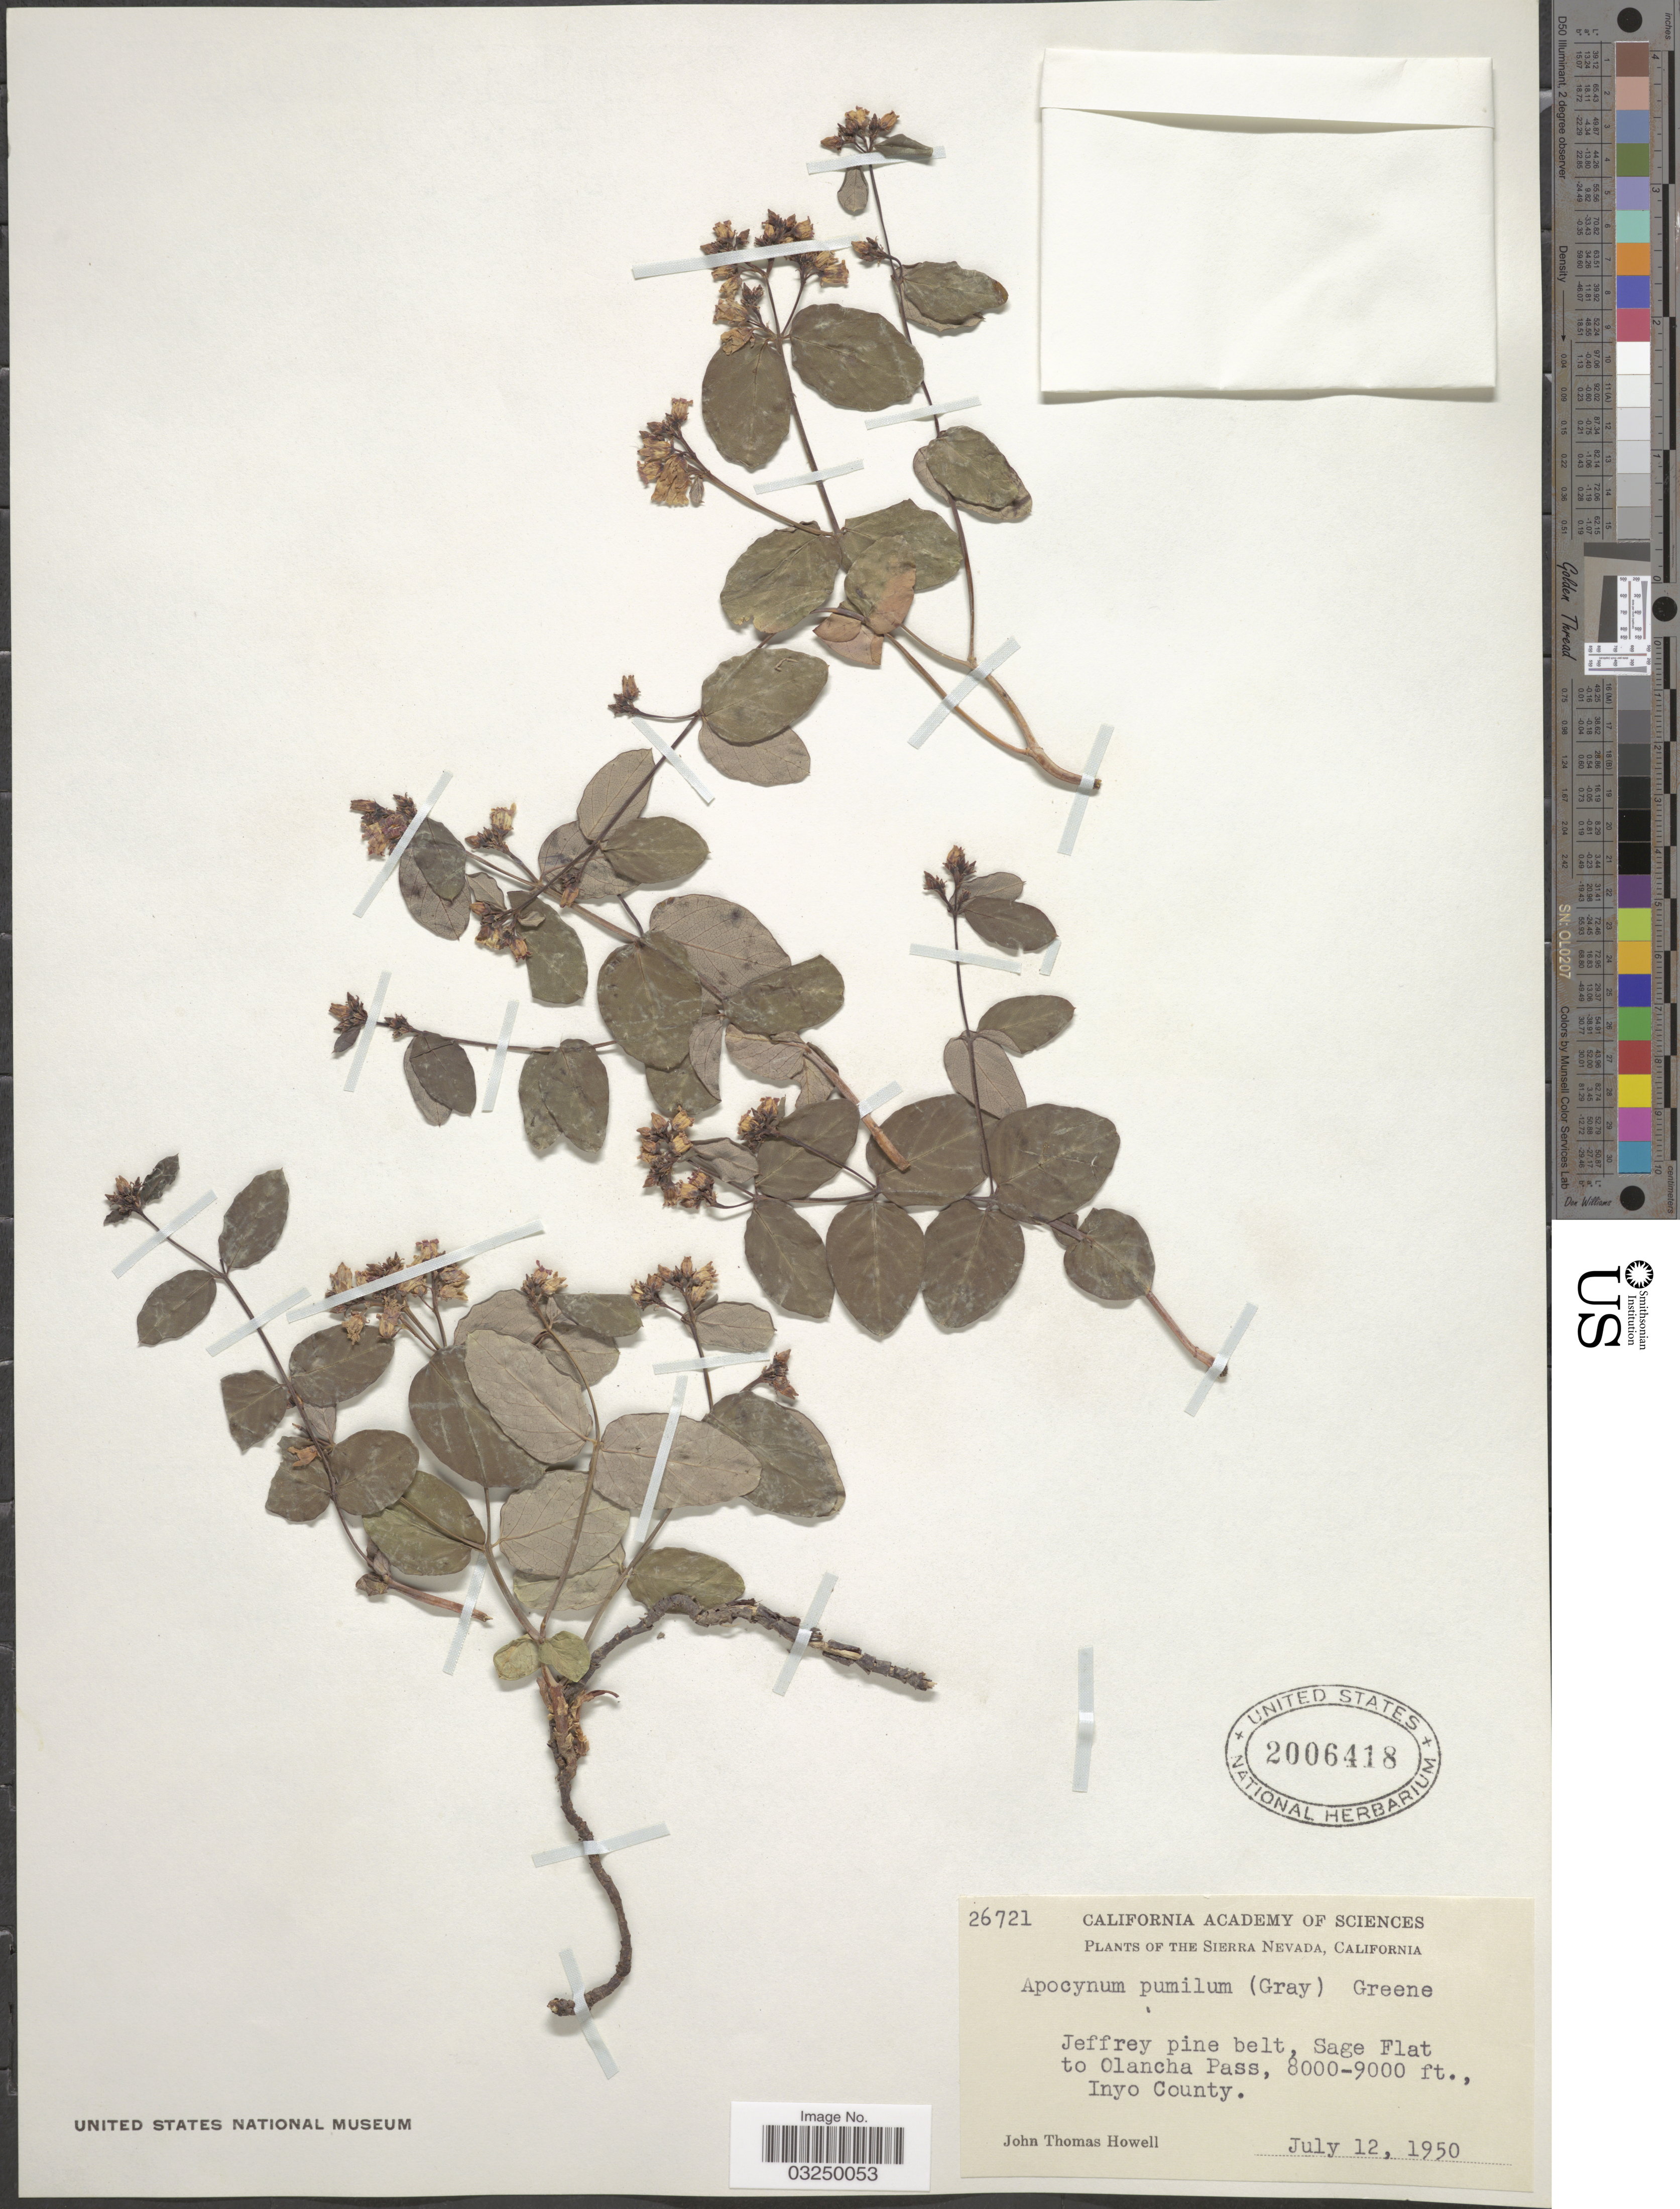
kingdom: Plantae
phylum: Tracheophyta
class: Magnoliopsida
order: Gentianales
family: Apocynaceae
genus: Apocynum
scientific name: Apocynum pumilum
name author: (A. Gray) Greene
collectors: J. T. Howell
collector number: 26721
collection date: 1950-07-12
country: United States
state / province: California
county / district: Inyo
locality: The Sierra Nevada. Jeffrey pine belt, Sage Flat to Olancha Pass, Inyo County.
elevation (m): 2438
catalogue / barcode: US 2006418